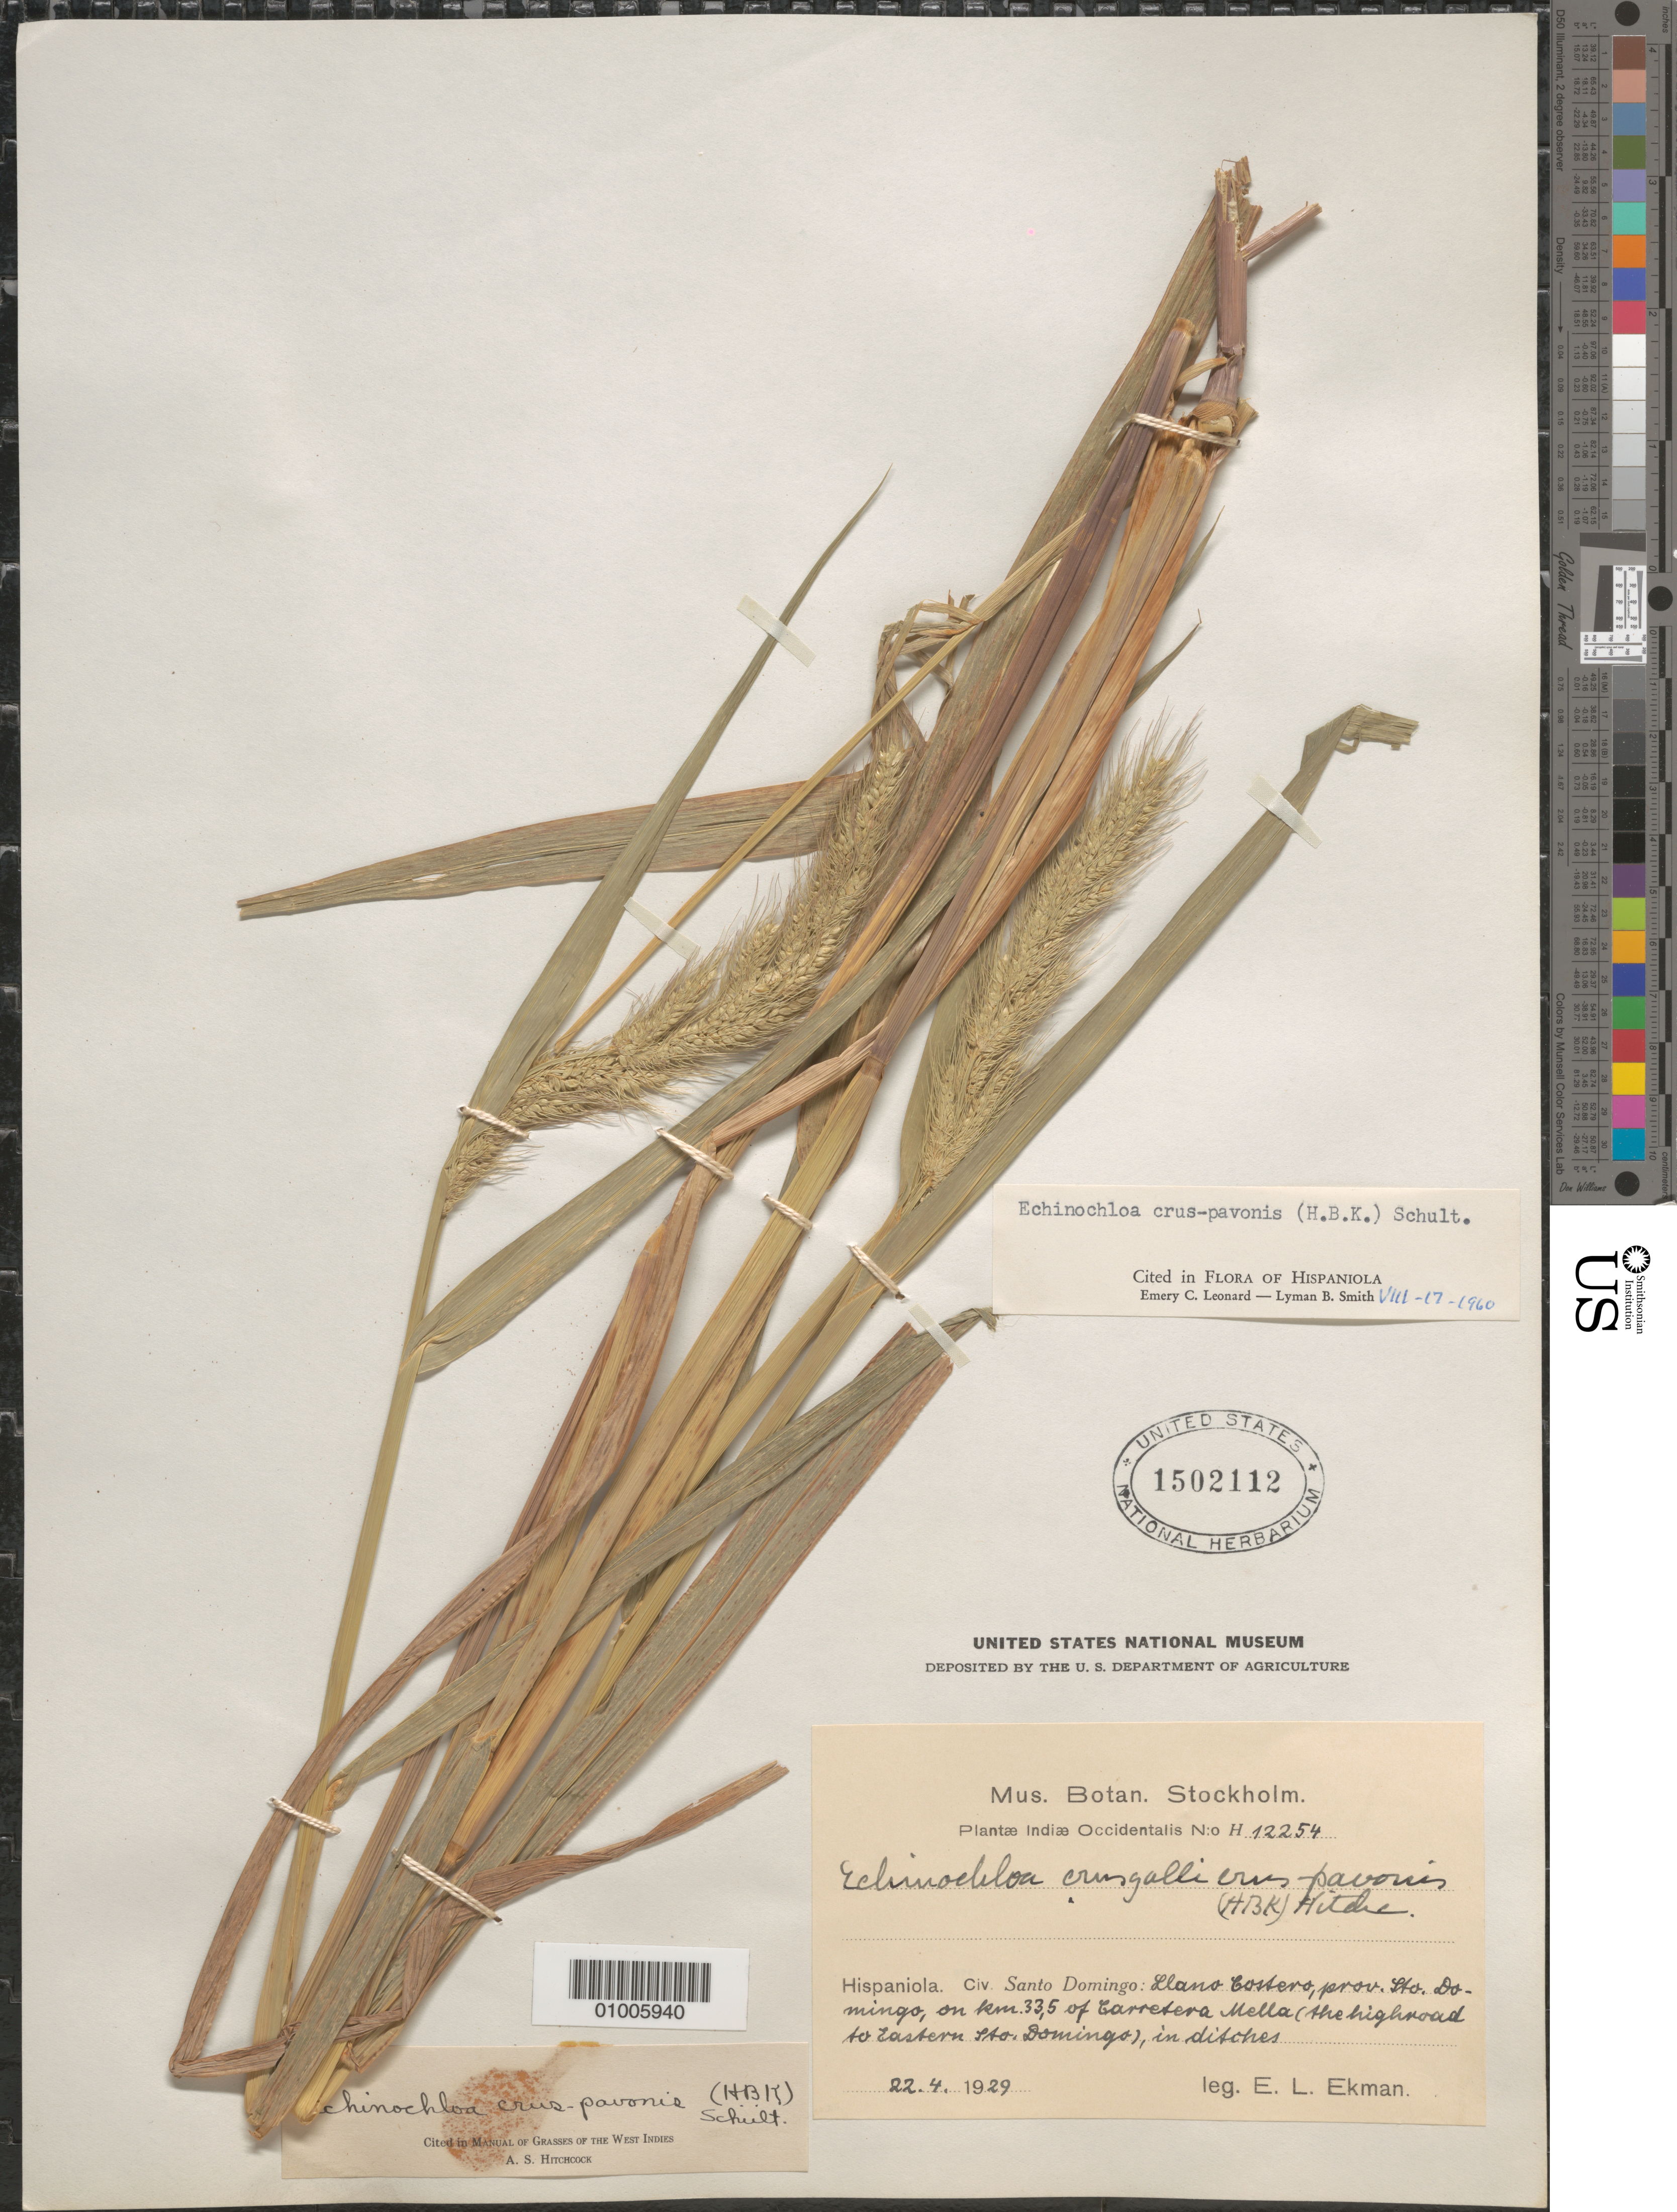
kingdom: Plantae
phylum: Tracheophyta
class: Liliopsida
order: Poales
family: Poaceae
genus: Echinochloa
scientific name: Echinochloa crus-pavonis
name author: (Kunth) Schult.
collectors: E. L. Ekman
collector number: H 12254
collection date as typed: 22 Apr 1929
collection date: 1929-04-22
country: Dominican Republic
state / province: Distrito Nacional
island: Hispaniola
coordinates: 0 N, 0 E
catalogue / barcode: US 1502112